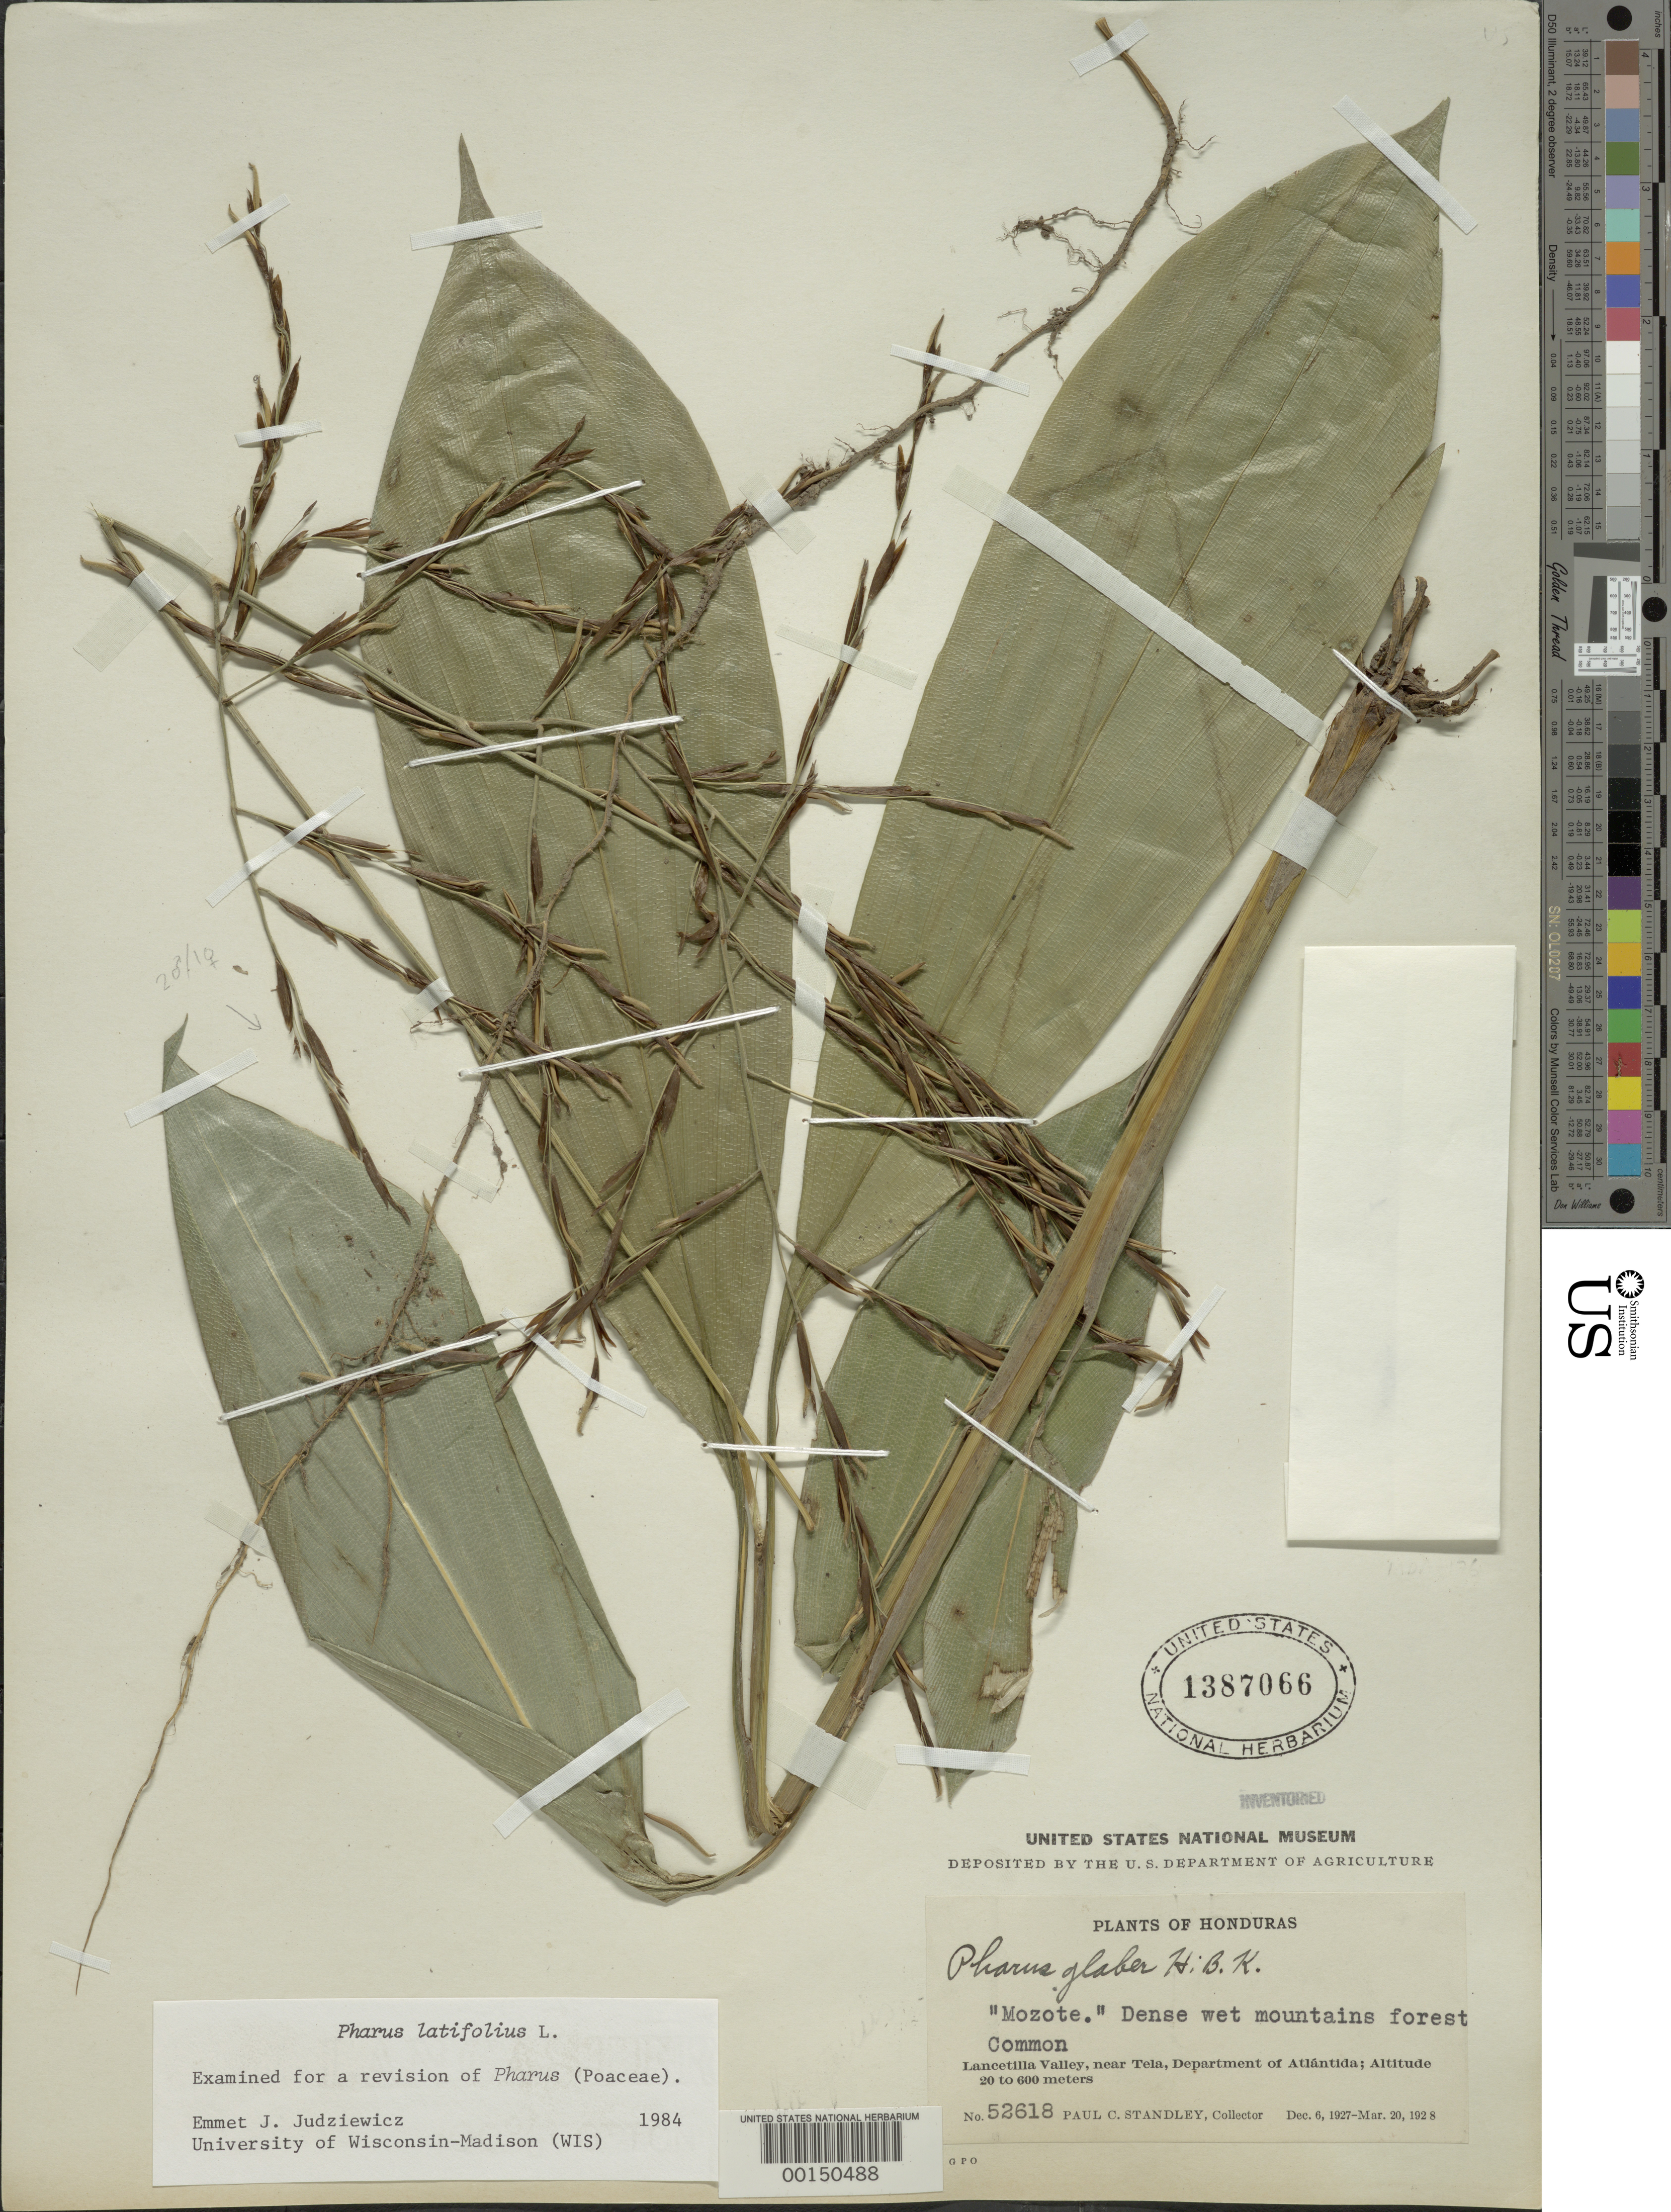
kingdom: Plantae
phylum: Tracheophyta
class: Liliopsida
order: Poales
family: Poaceae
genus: Pharus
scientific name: Pharus latifolius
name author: L.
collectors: P. C. Standley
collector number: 52618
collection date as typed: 06 Dec 1927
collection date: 1927-12-06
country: Honduras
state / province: Atlántida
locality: Tela, Lancetilla Valley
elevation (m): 20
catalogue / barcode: US 1387066